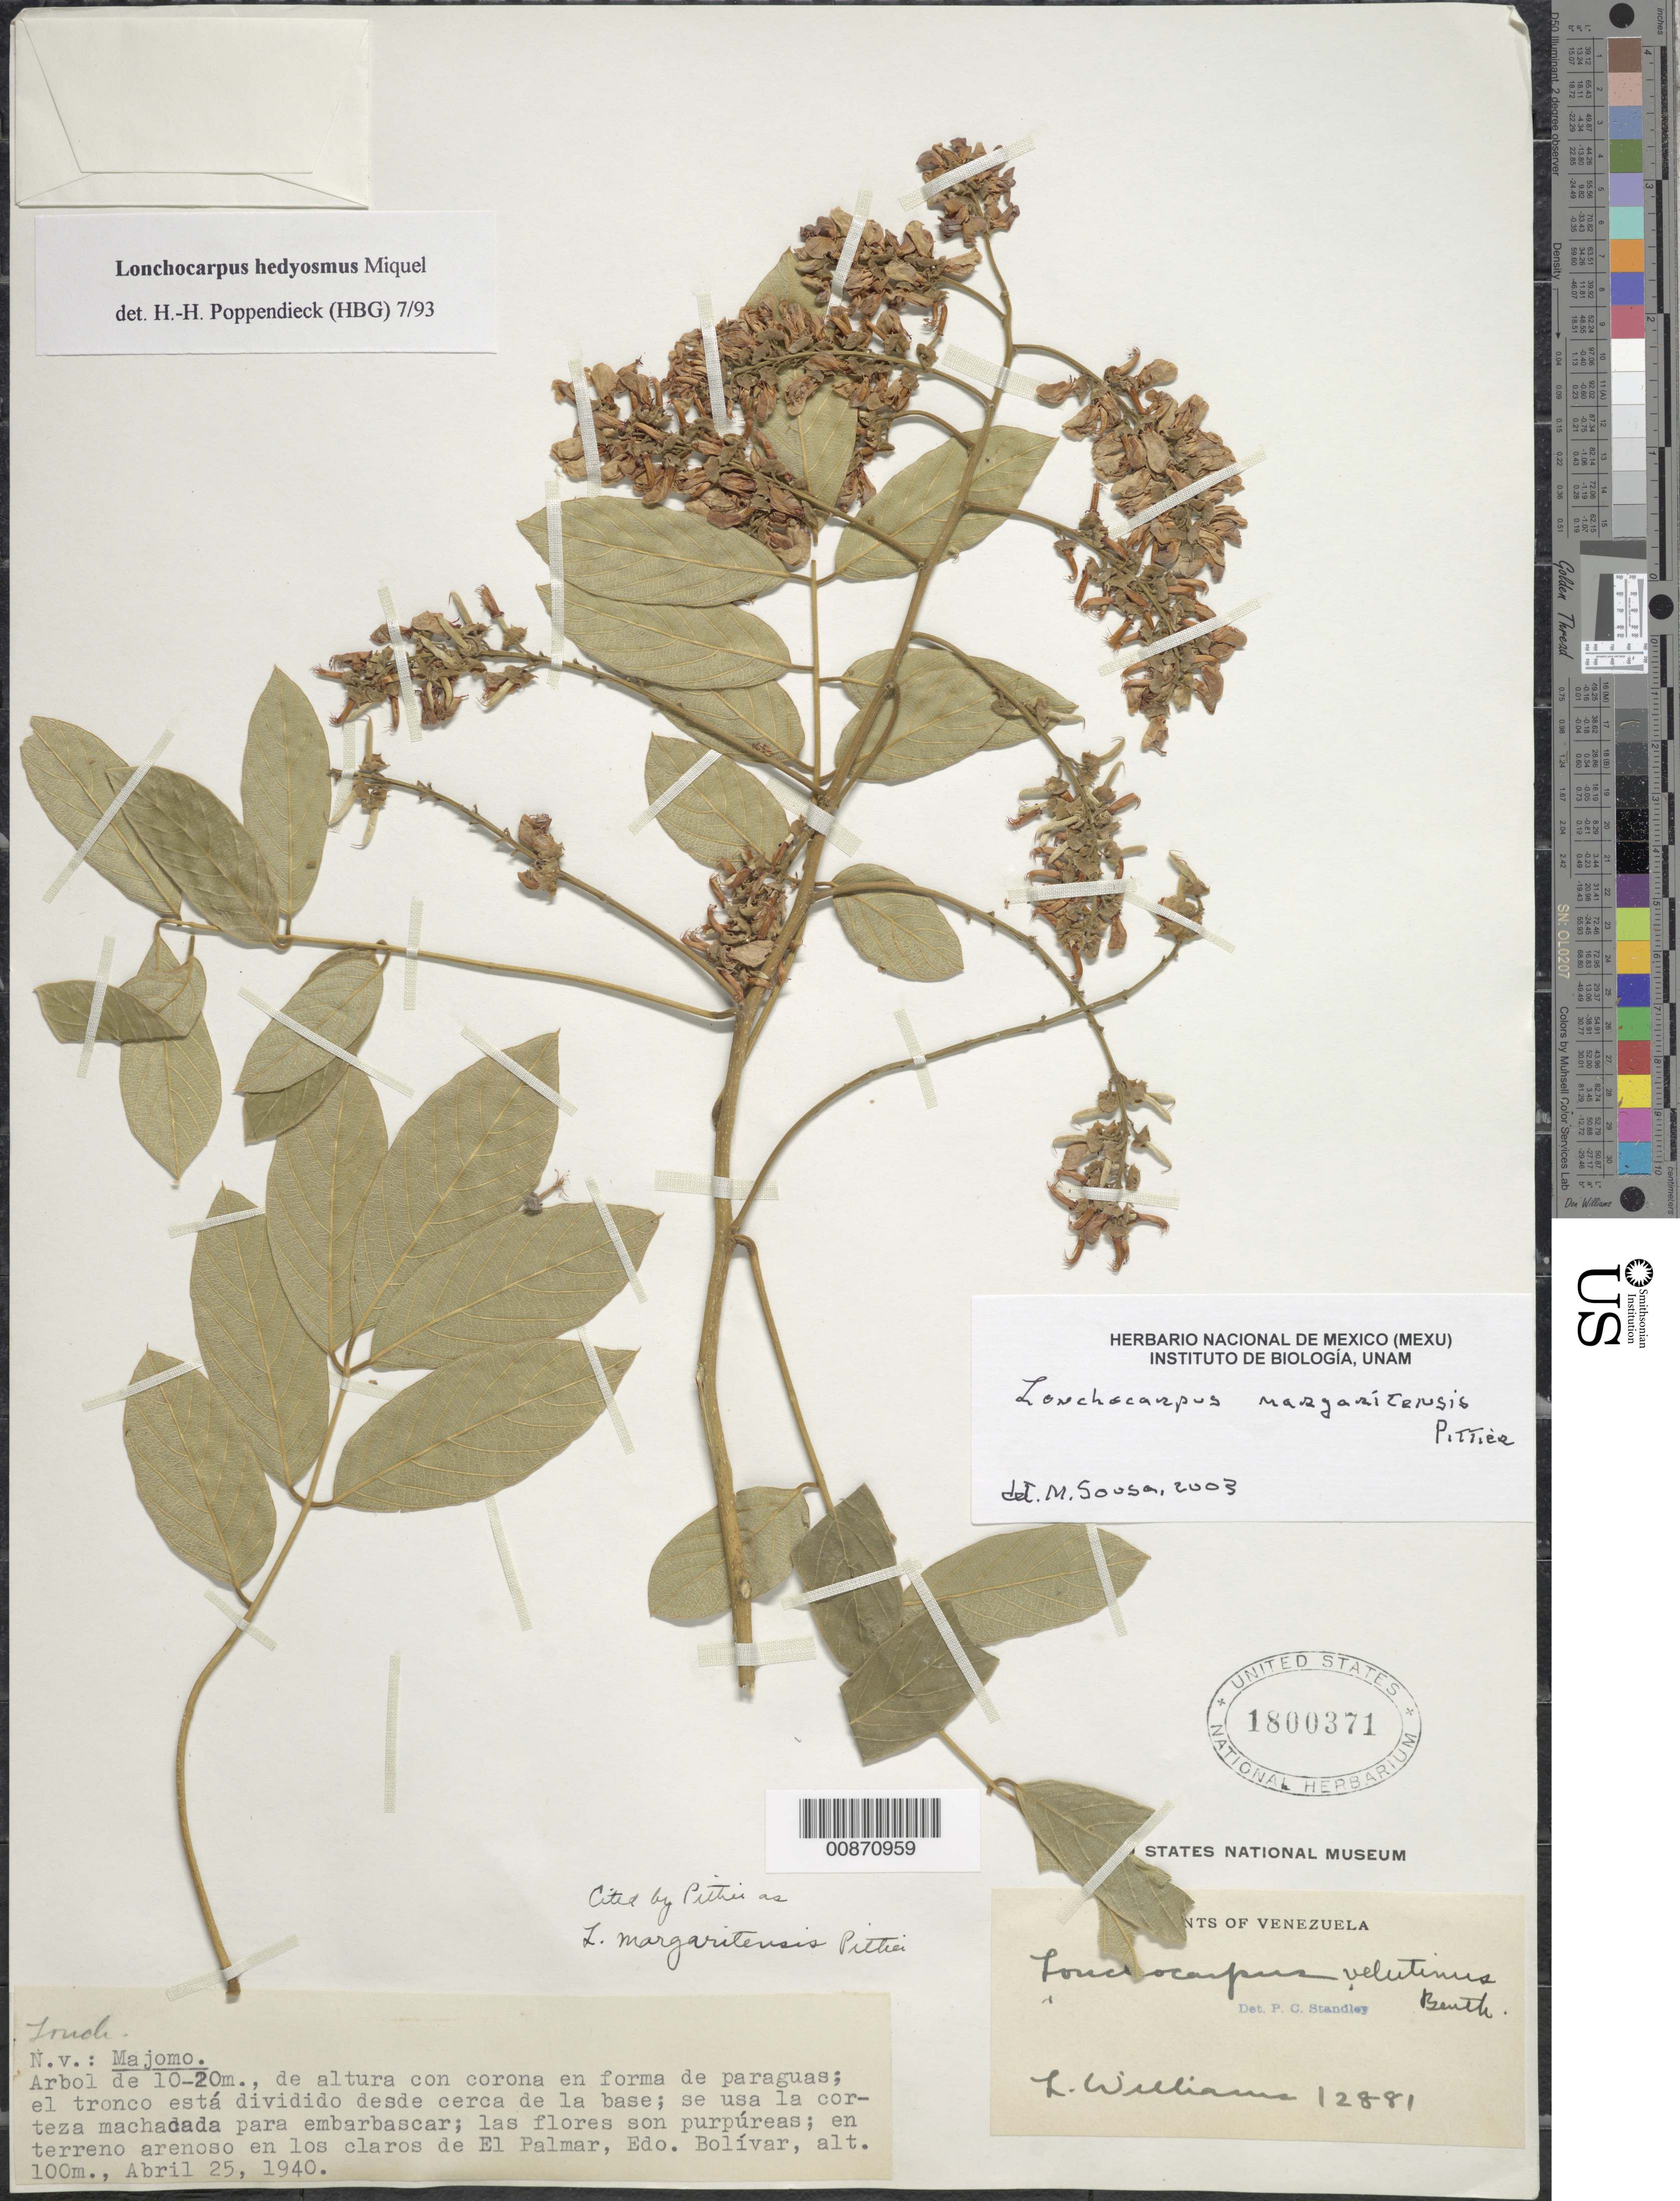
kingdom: Plantae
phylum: Tracheophyta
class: Magnoliopsida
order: Fabales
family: Fabaceae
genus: Lonchocarpus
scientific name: Lonchocarpus margaritensis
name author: Pittier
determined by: Sousa, M.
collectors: Ll. Williams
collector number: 12881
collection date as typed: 25-Apr-40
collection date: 1940-04-25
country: Venezuela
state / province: Bolívar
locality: El Palmar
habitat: Terreno arenoso en los claros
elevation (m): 100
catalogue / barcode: US 1800371